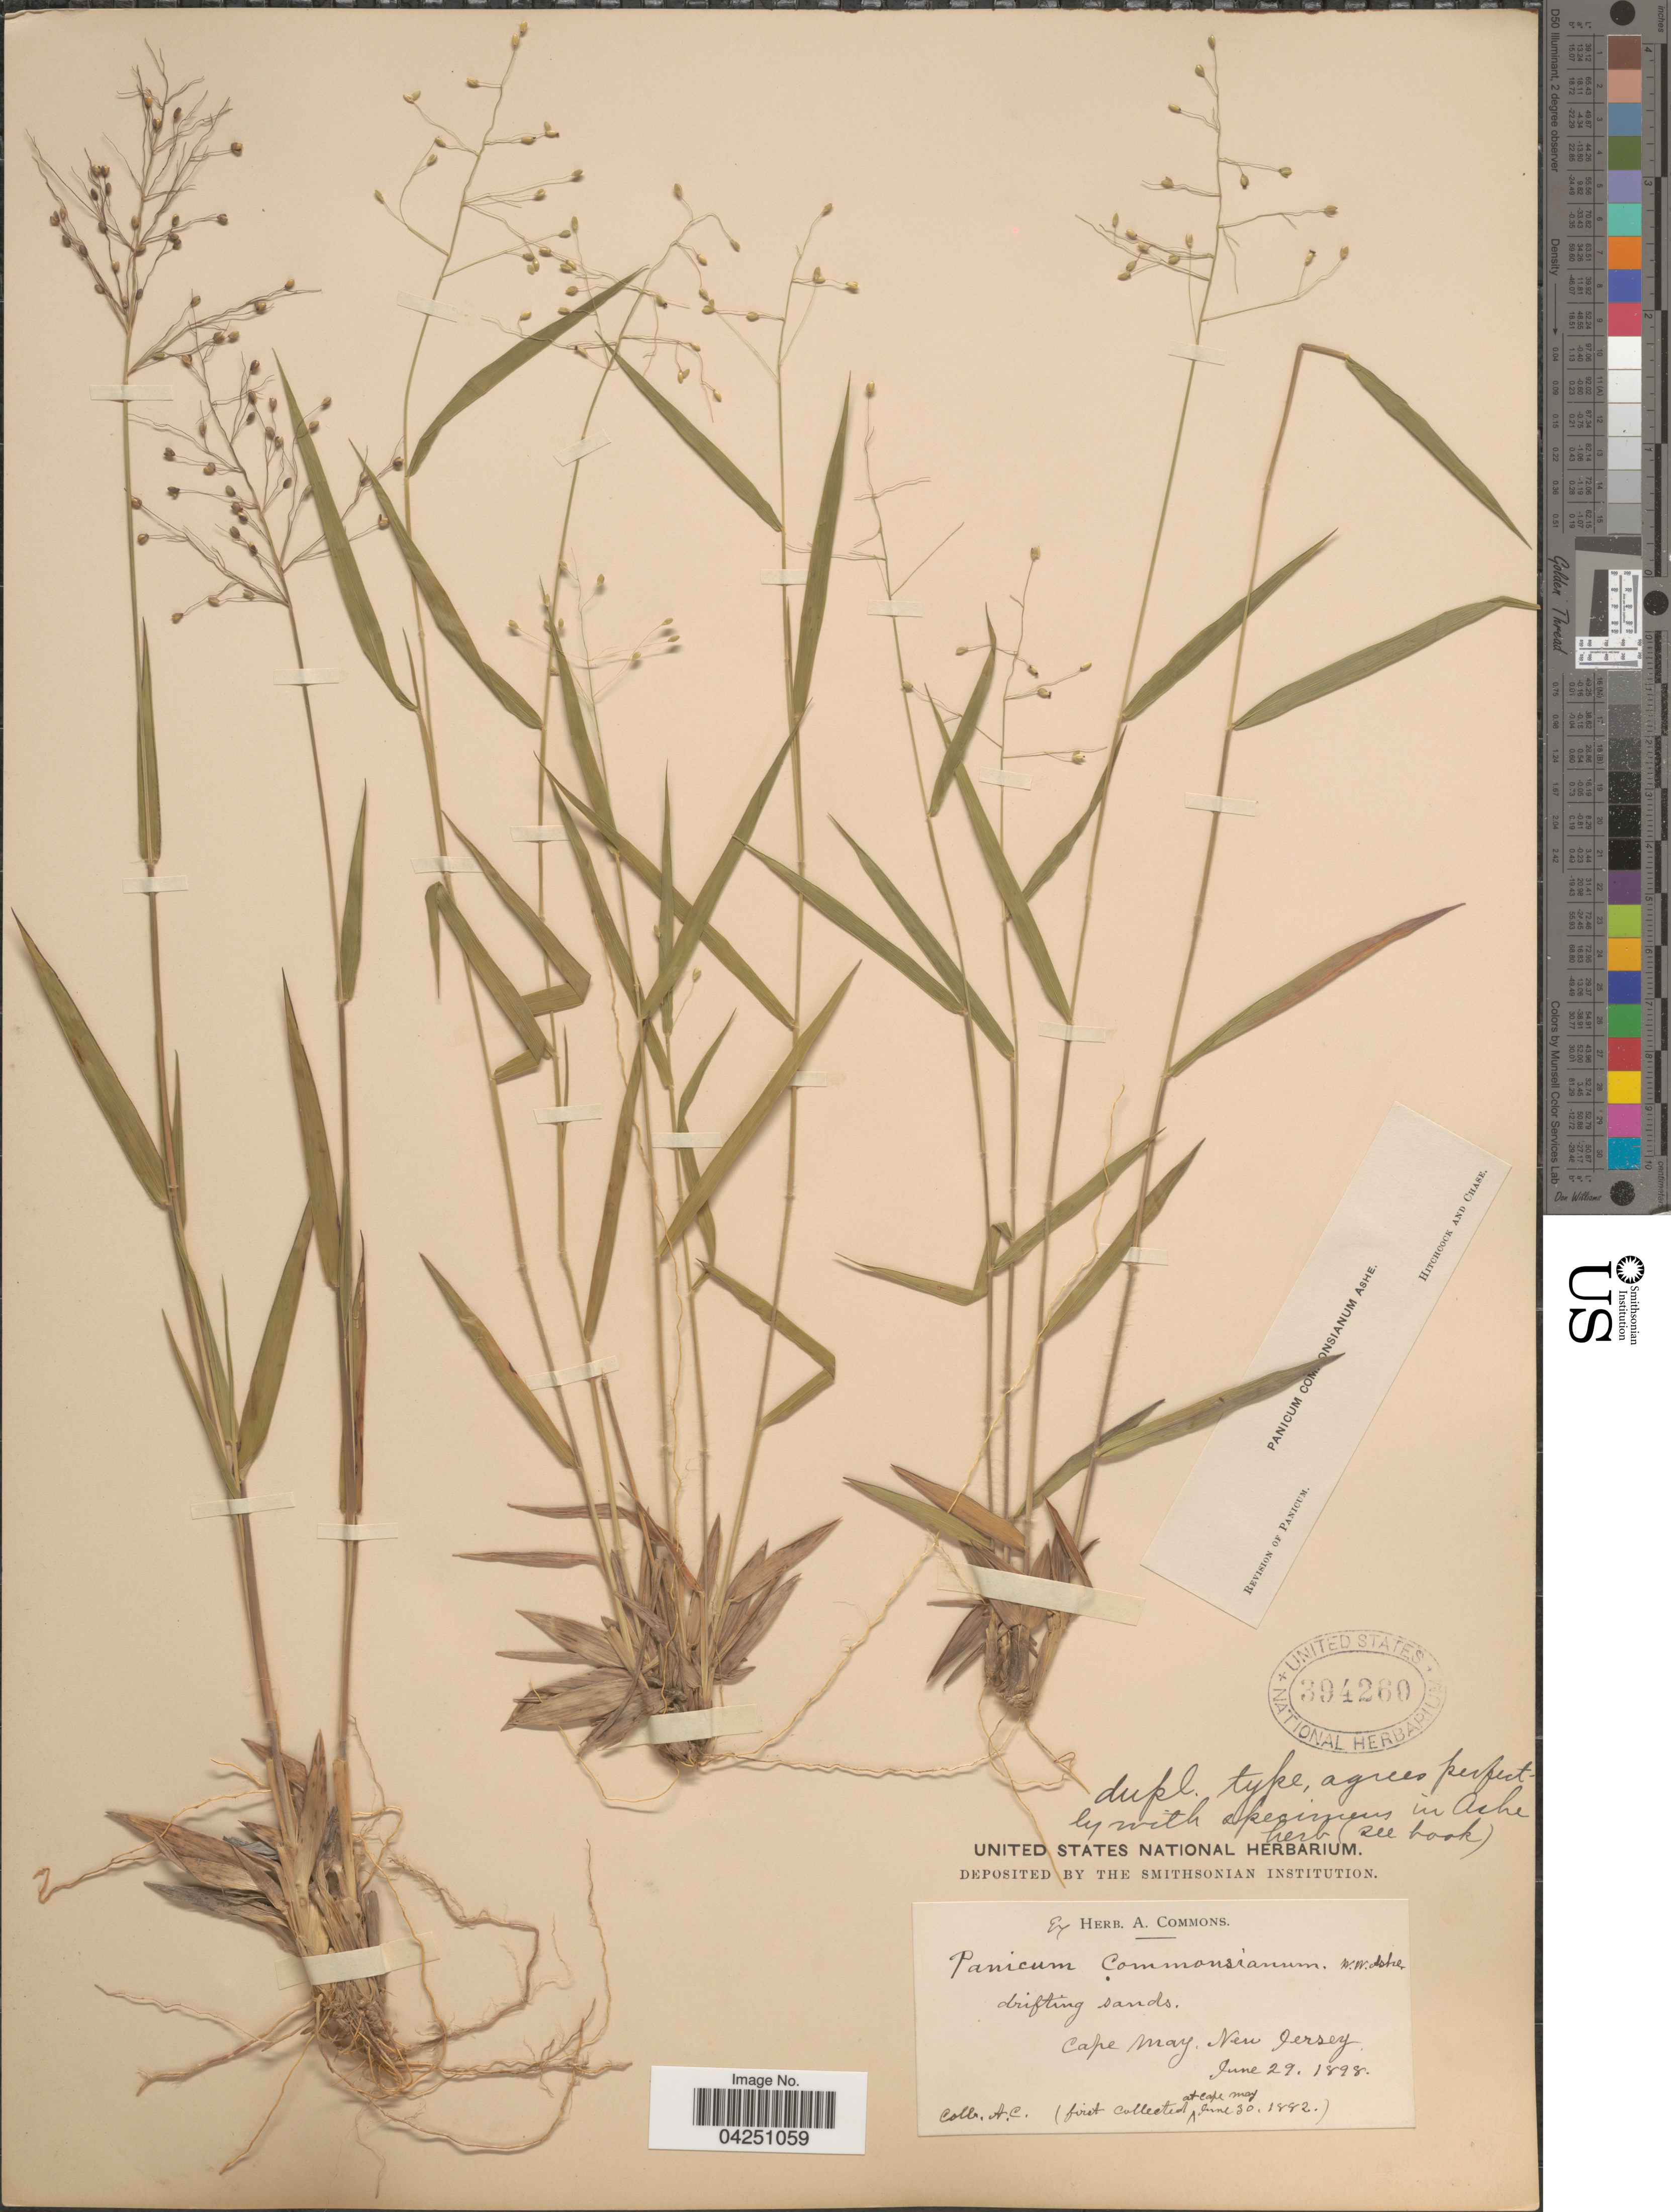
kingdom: Plantae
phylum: Tracheophyta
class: Liliopsida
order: Poales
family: Poaceae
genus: Dichanthelium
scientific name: Dichanthelium acuminatum var. acuminatum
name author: (Sw.) Gould & C.A. Clark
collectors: A. Commons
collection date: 1898-06-29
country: United States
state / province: New Jersey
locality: Cape May.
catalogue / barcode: US 394260